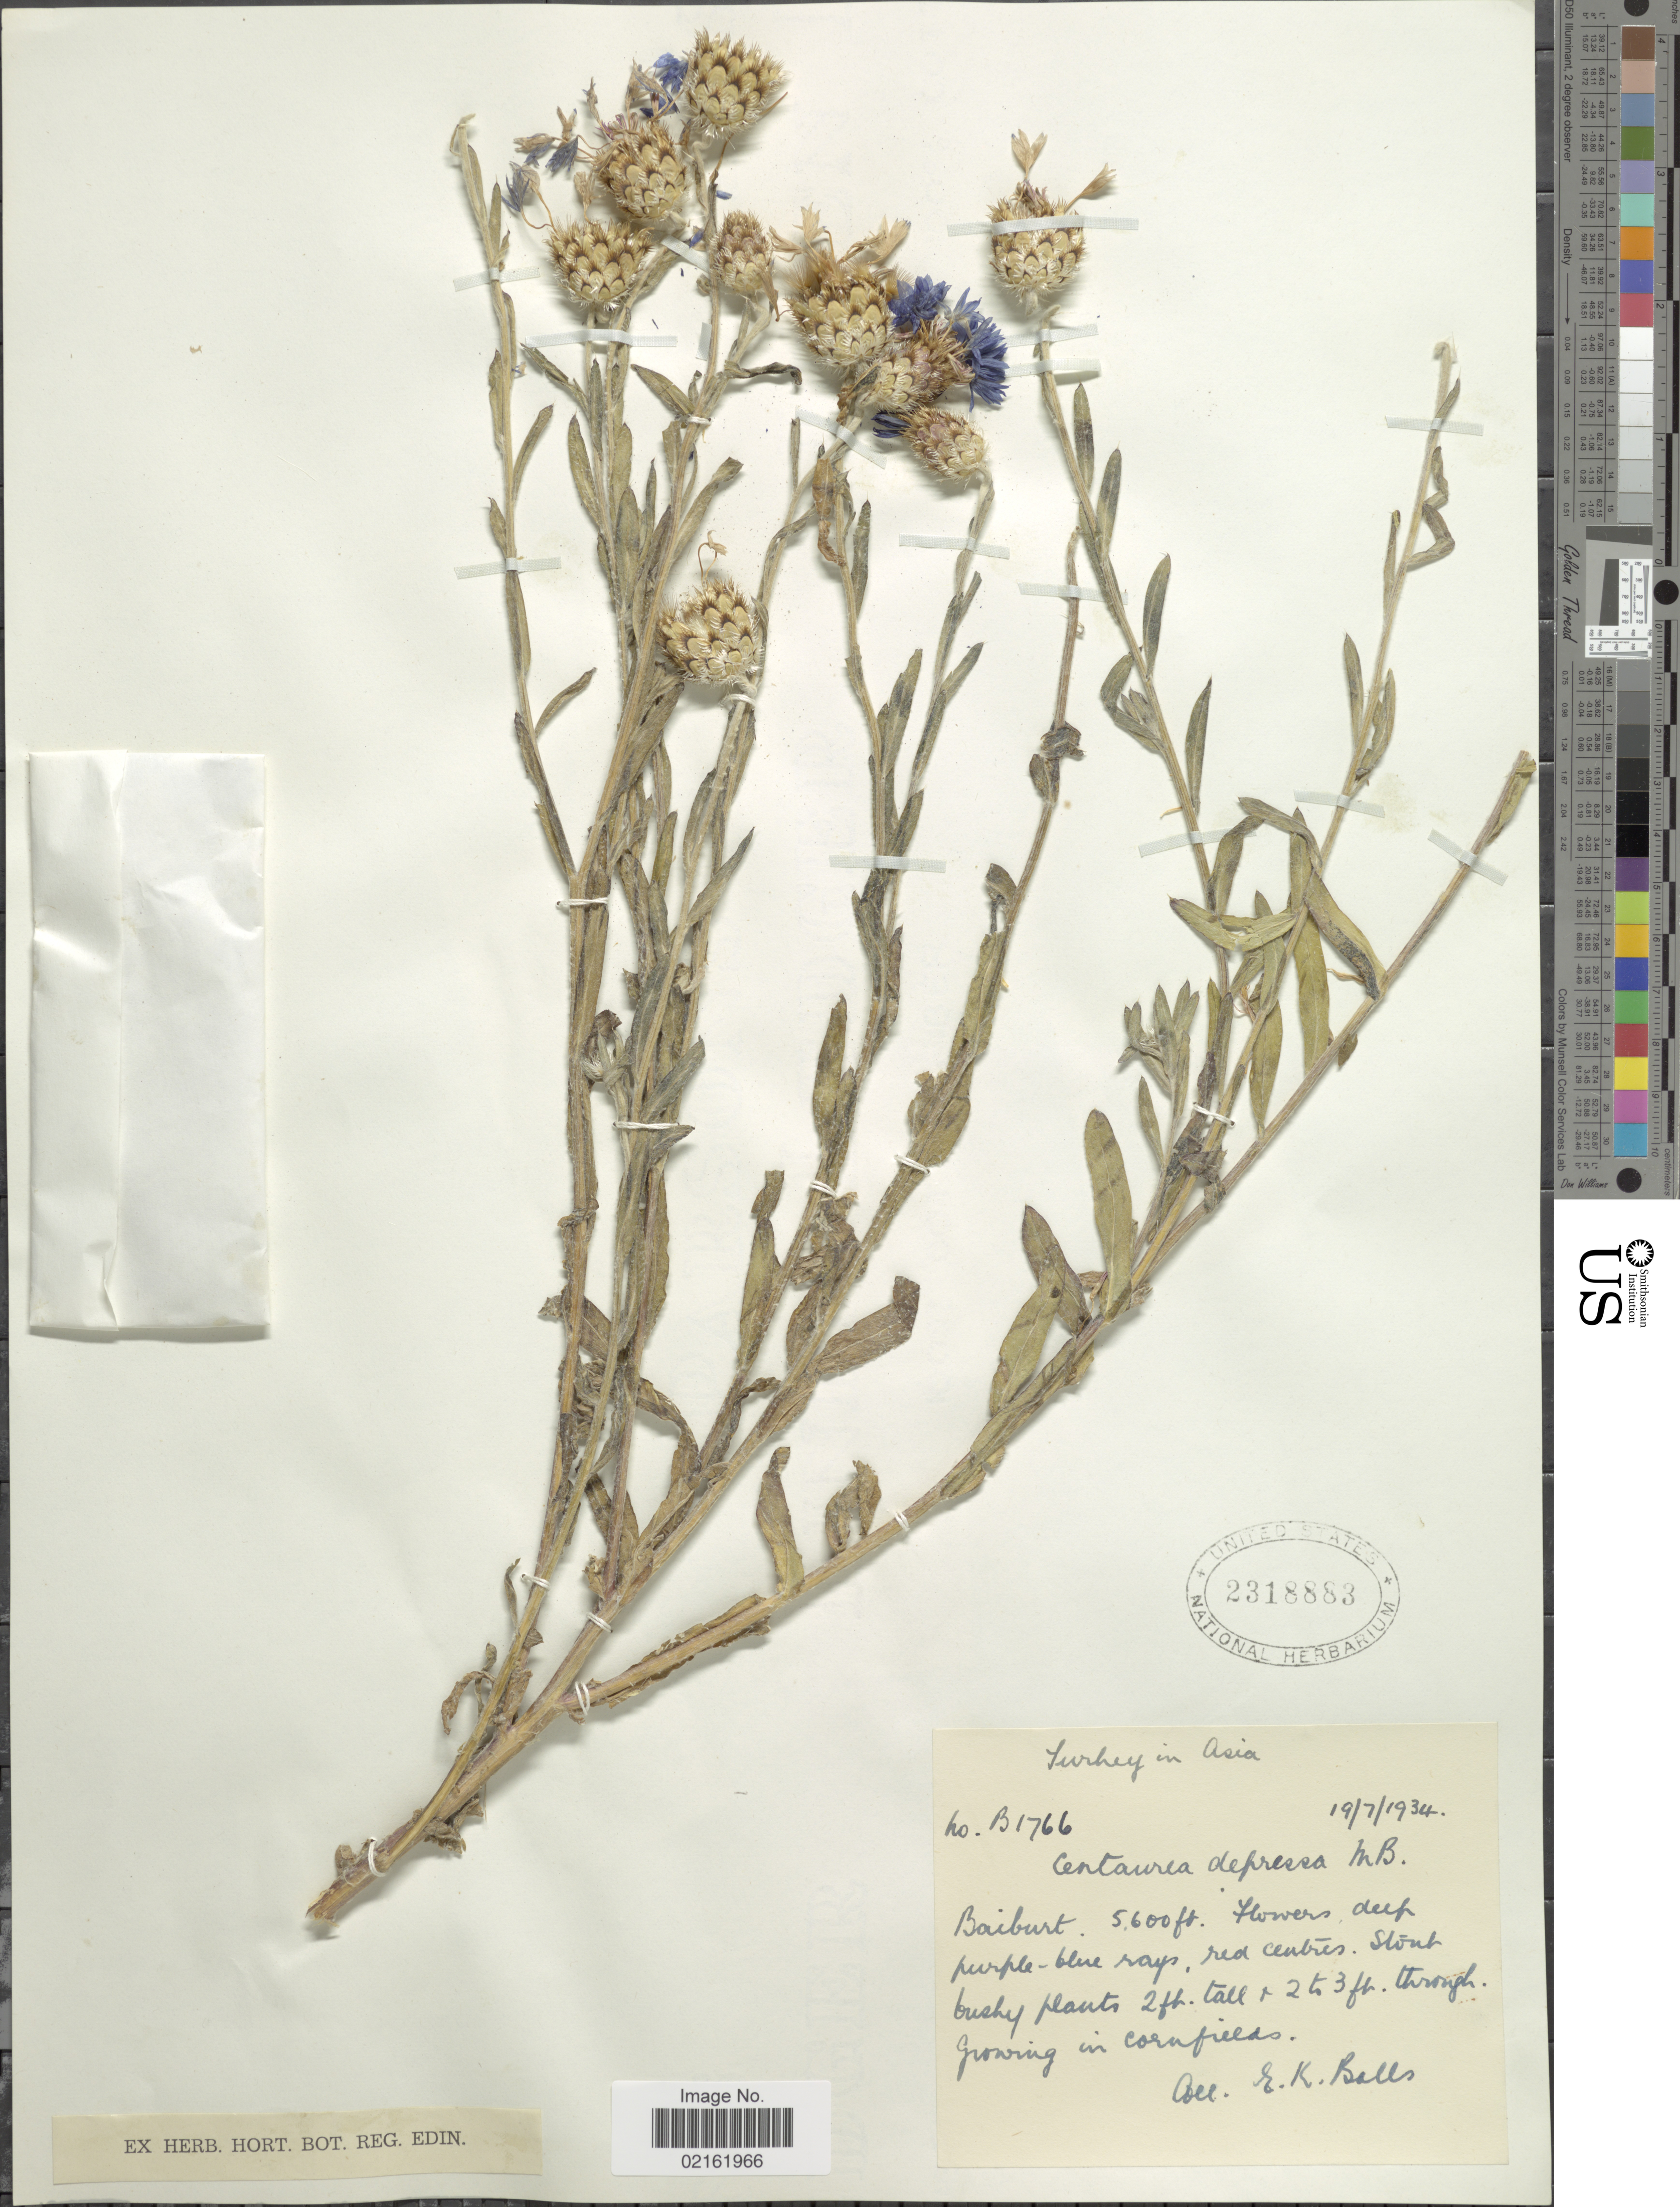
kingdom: Plantae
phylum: Tracheophyta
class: Magnoliopsida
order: Asterales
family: Asteraceae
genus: Centaurea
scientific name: Centaurea depressa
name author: M. Bieb.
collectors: E. K. Balls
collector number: B1766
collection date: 1934-07-19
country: Turkey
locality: Turkey in Asia, Baiburt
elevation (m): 1707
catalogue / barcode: US 2318883